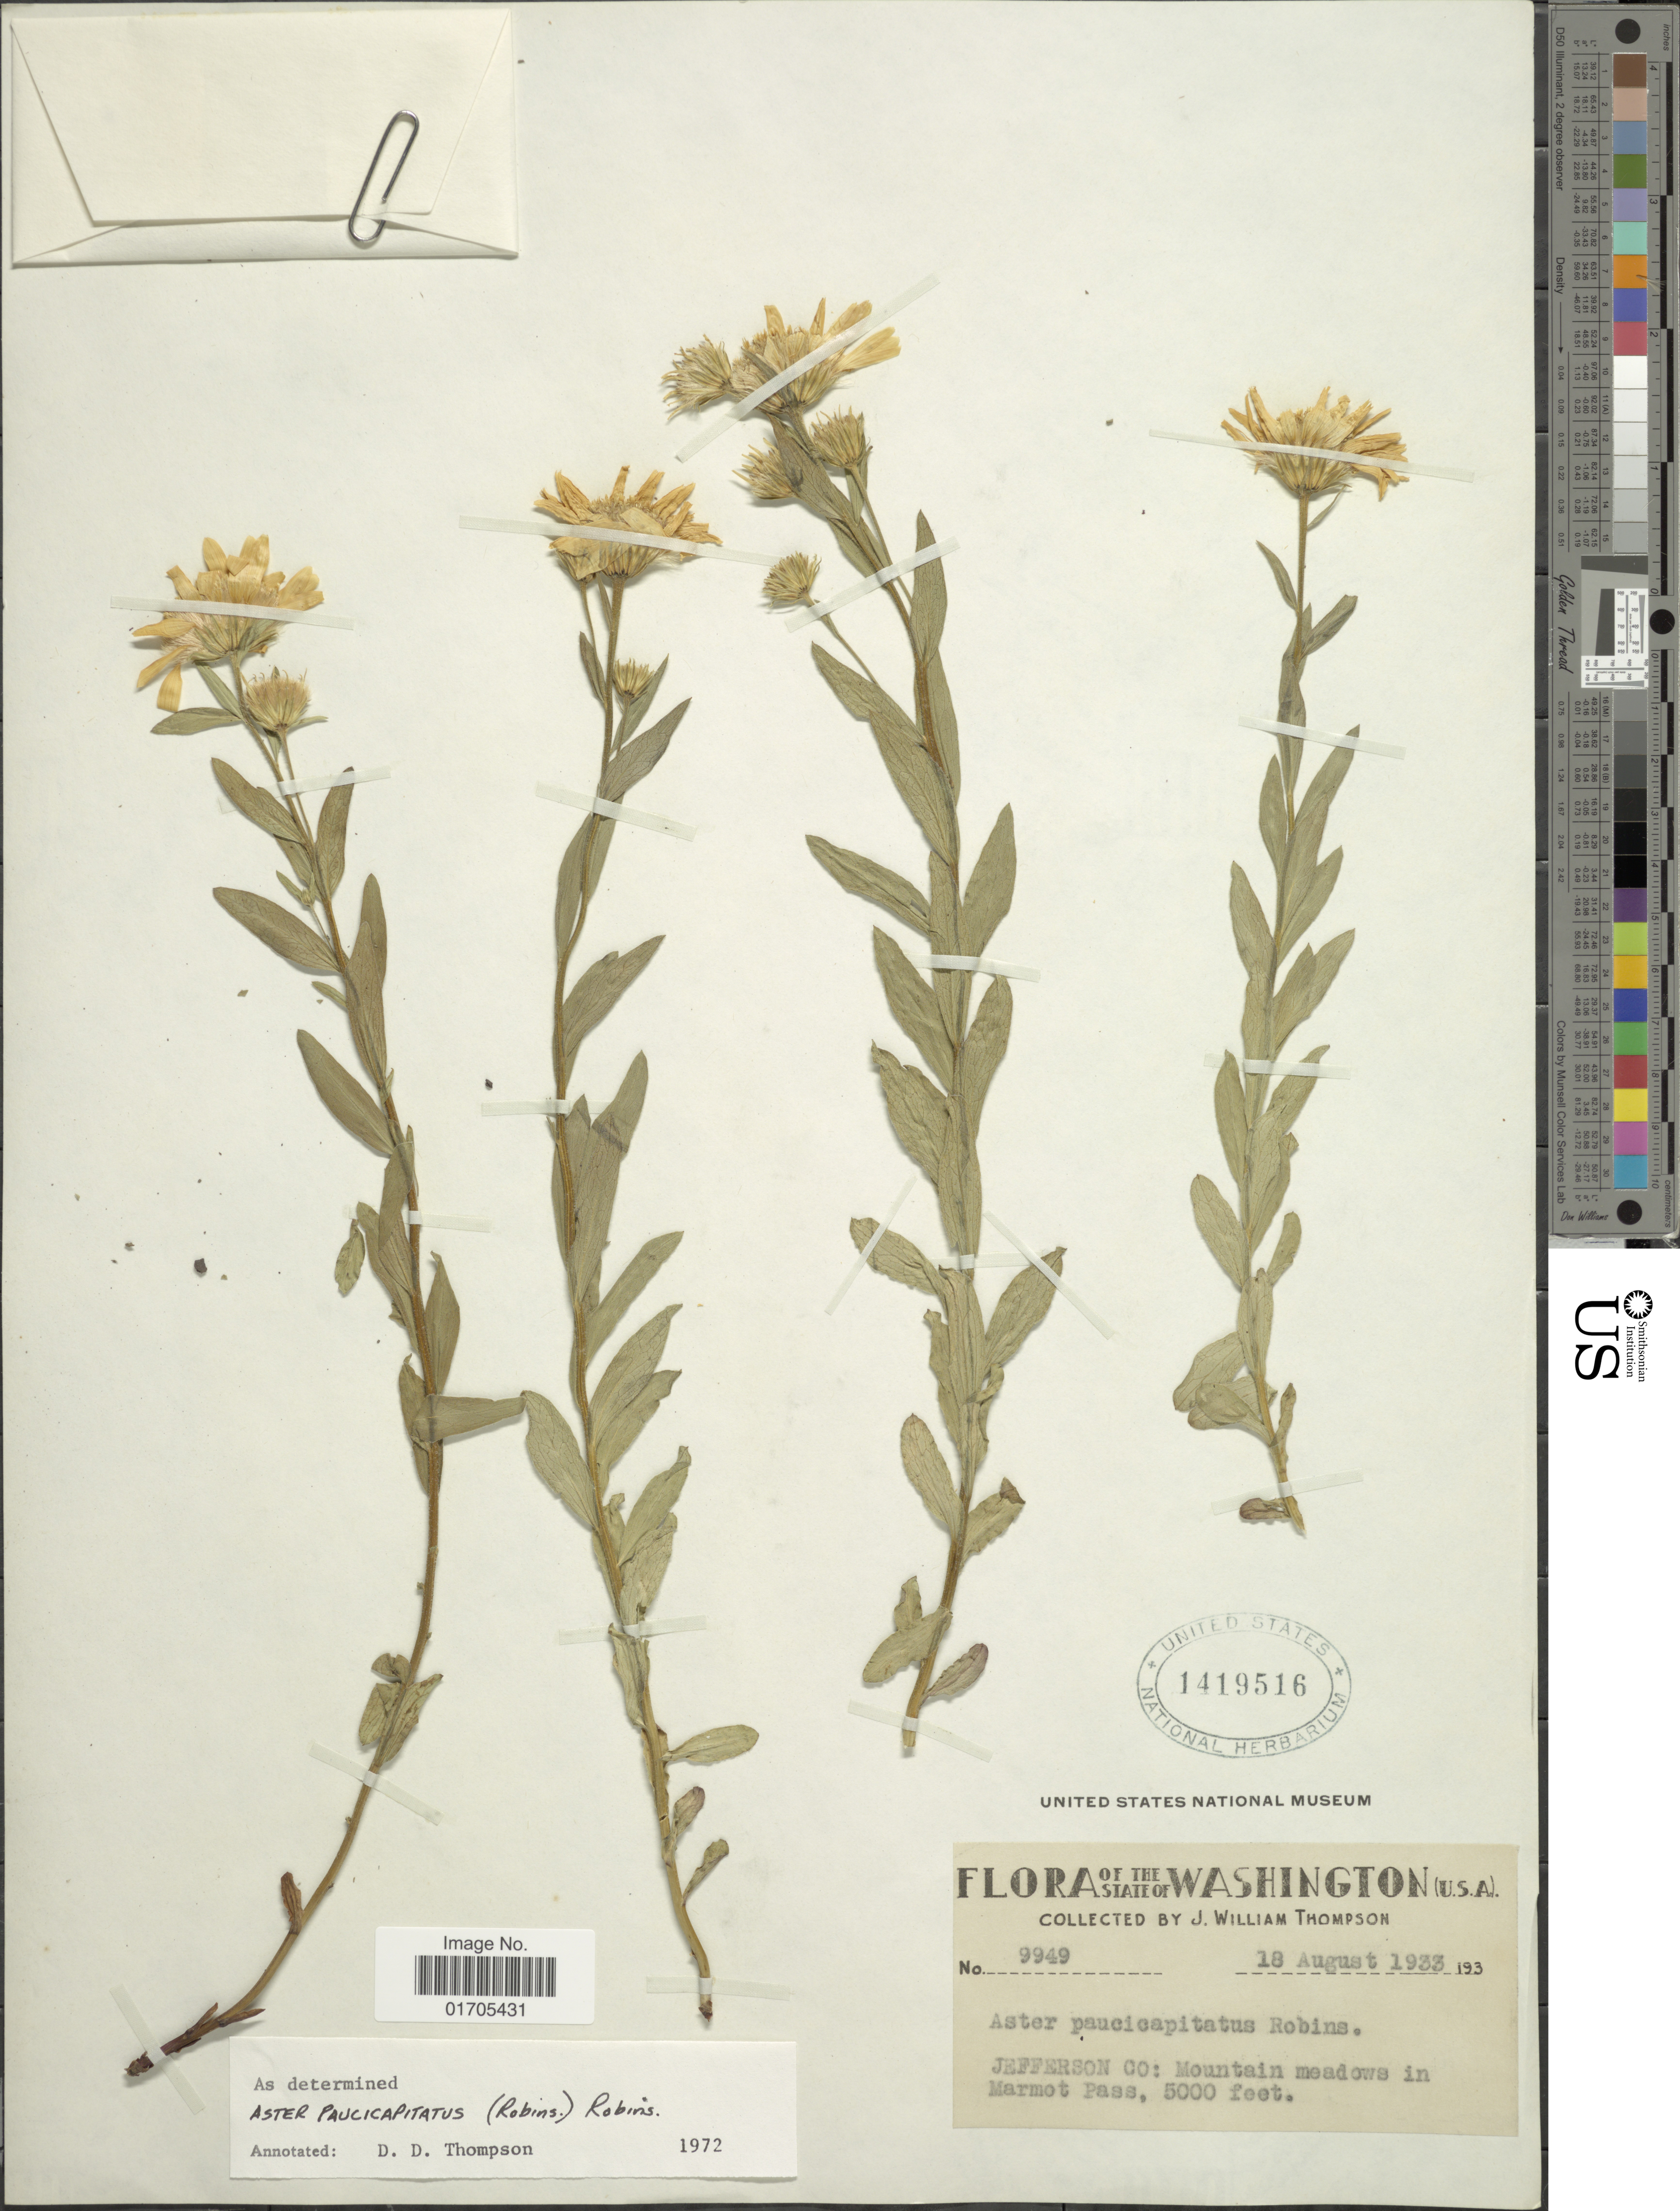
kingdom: Plantae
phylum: Tracheophyta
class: Magnoliopsida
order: Asterales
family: Asteraceae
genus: Eucephalus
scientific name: Eucephalus paucicapitatus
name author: (B.L. Rob.) Greene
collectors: J. W. Thompson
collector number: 9949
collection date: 1933-08-18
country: United States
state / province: Washington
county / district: Jefferson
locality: Washington (U.S.A.). Jefferson Co: Mountain meadows in Marmot Pass.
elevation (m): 1524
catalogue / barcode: US 1419516